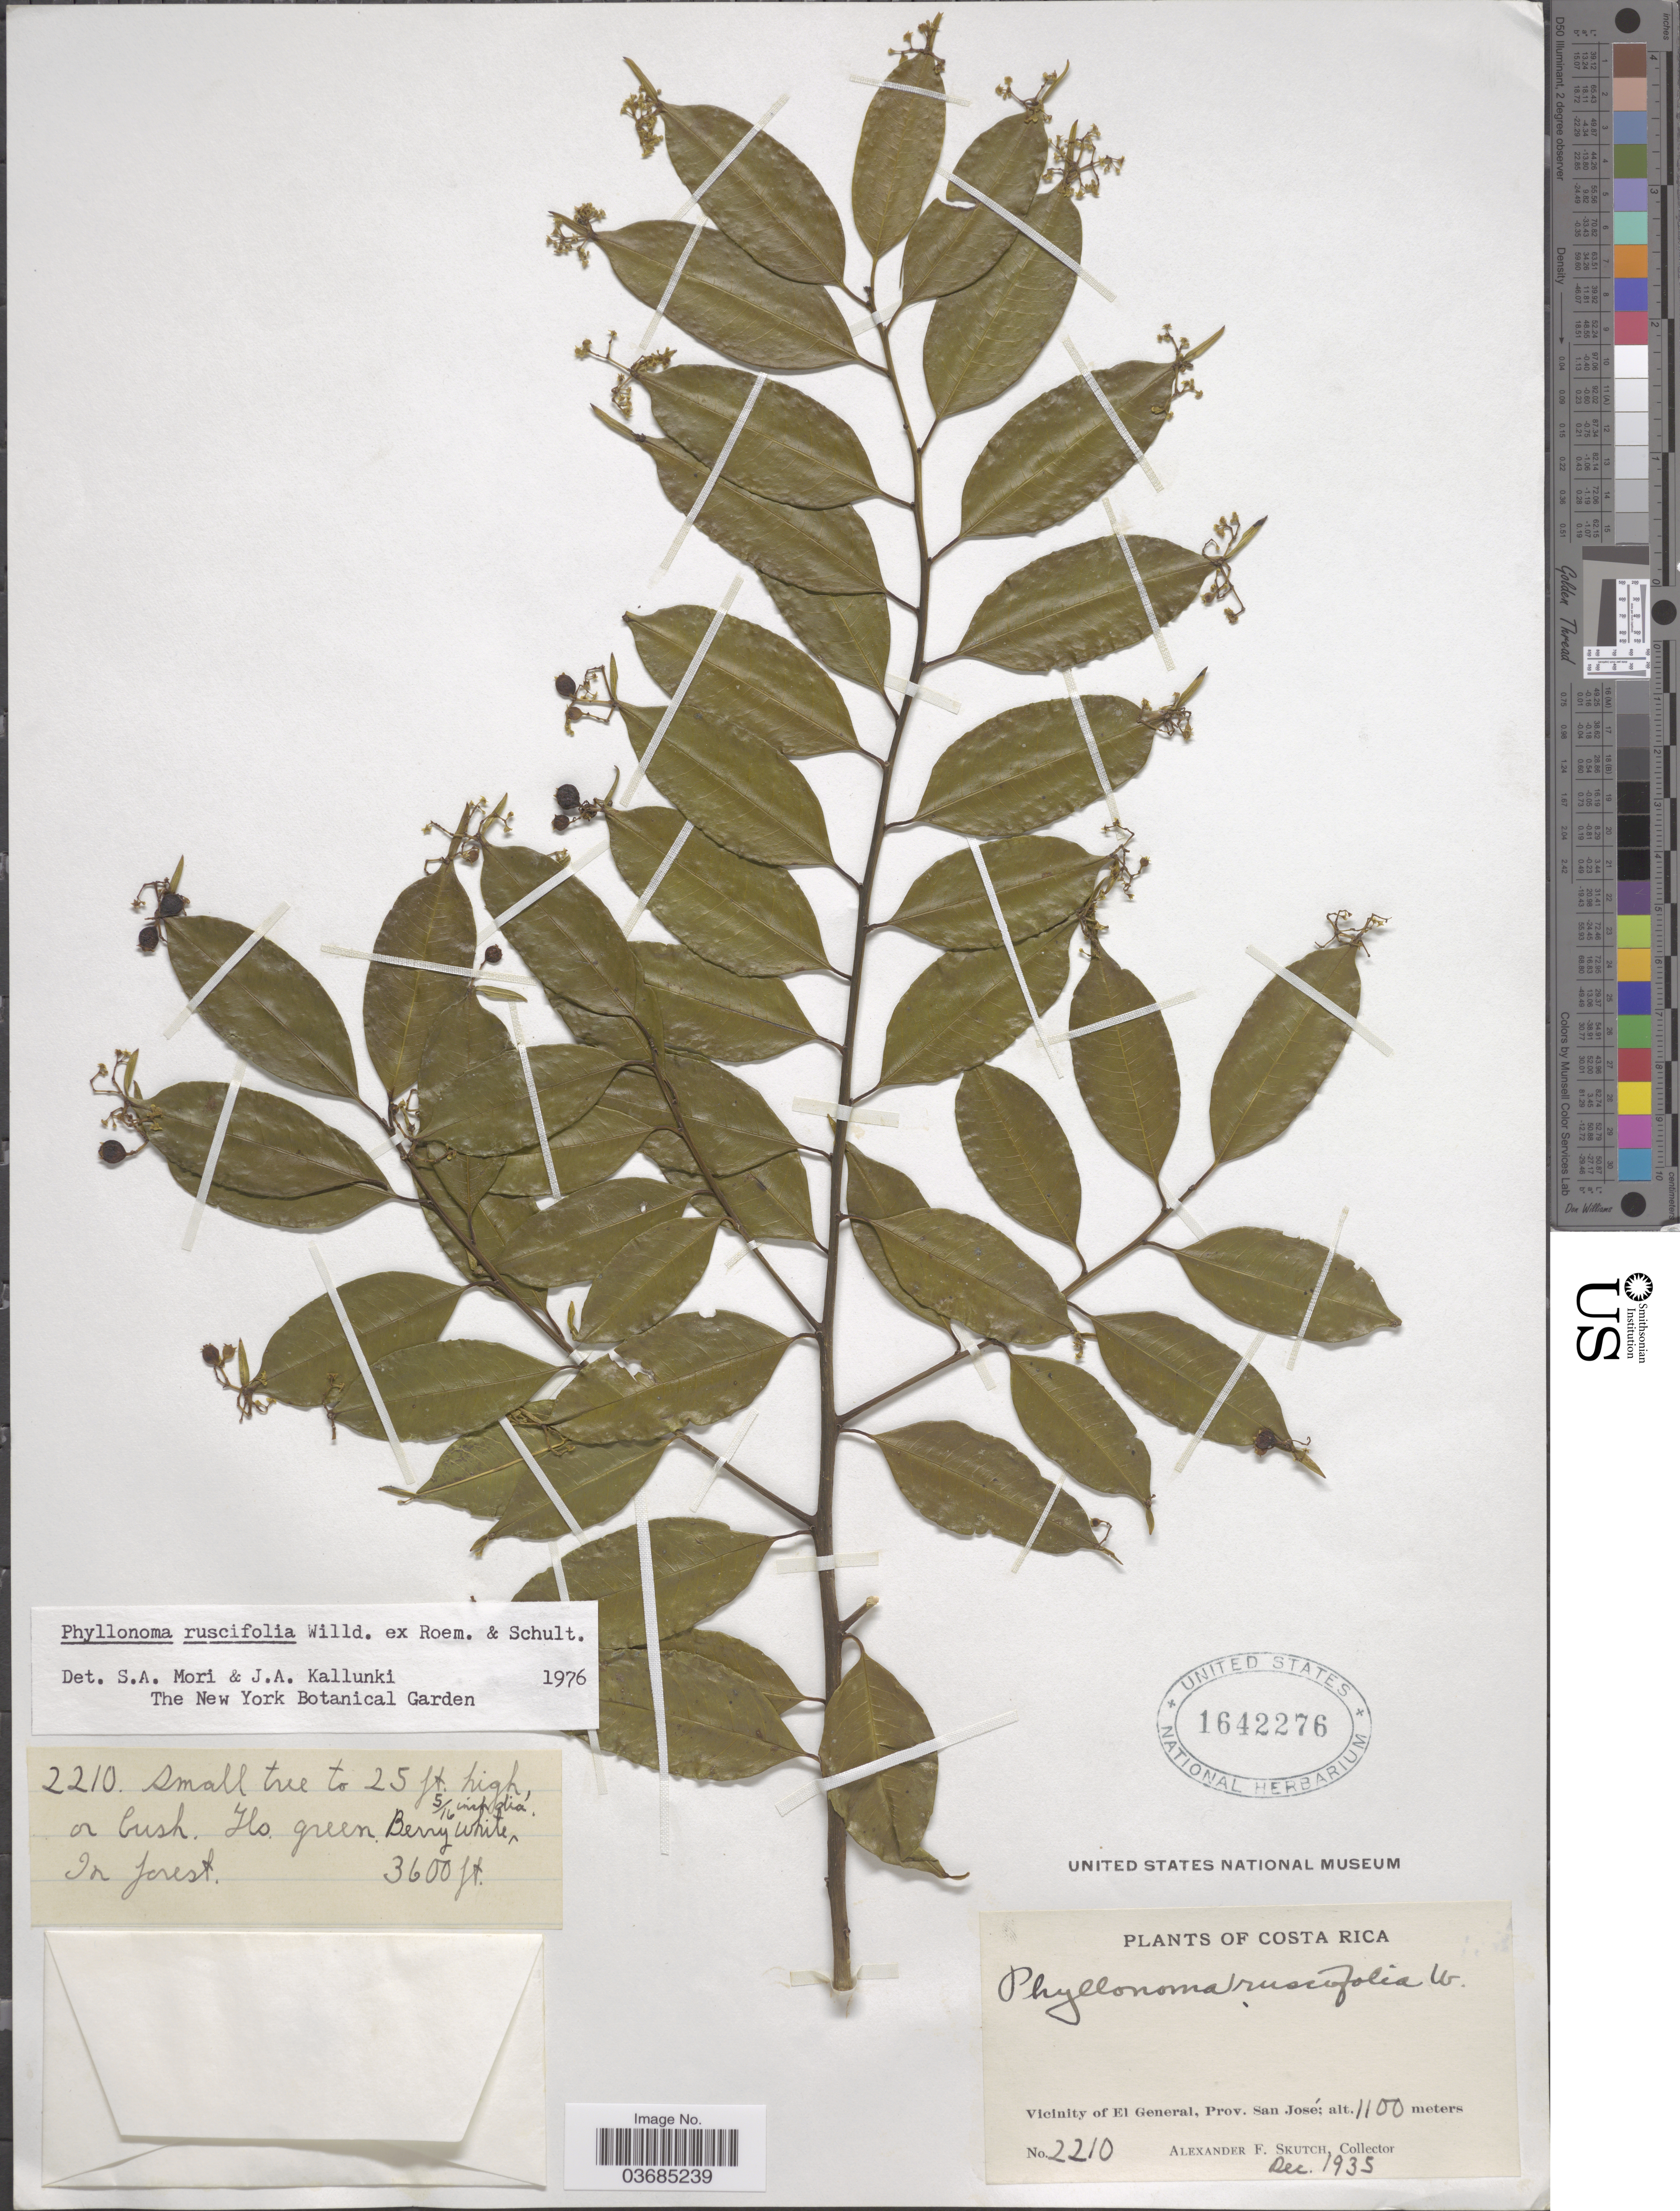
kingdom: Plantae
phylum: Tracheophyta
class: Magnoliopsida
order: Aquifoliales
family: Phyllonomaceae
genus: Phyllonoma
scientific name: Phyllonoma ruscifolia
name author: Willd. ex Schult.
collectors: A. F. Skutch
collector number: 2210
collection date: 1935-12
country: Costa Rica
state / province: San José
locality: Vicinity of El General.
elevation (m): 1100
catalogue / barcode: US 1642276